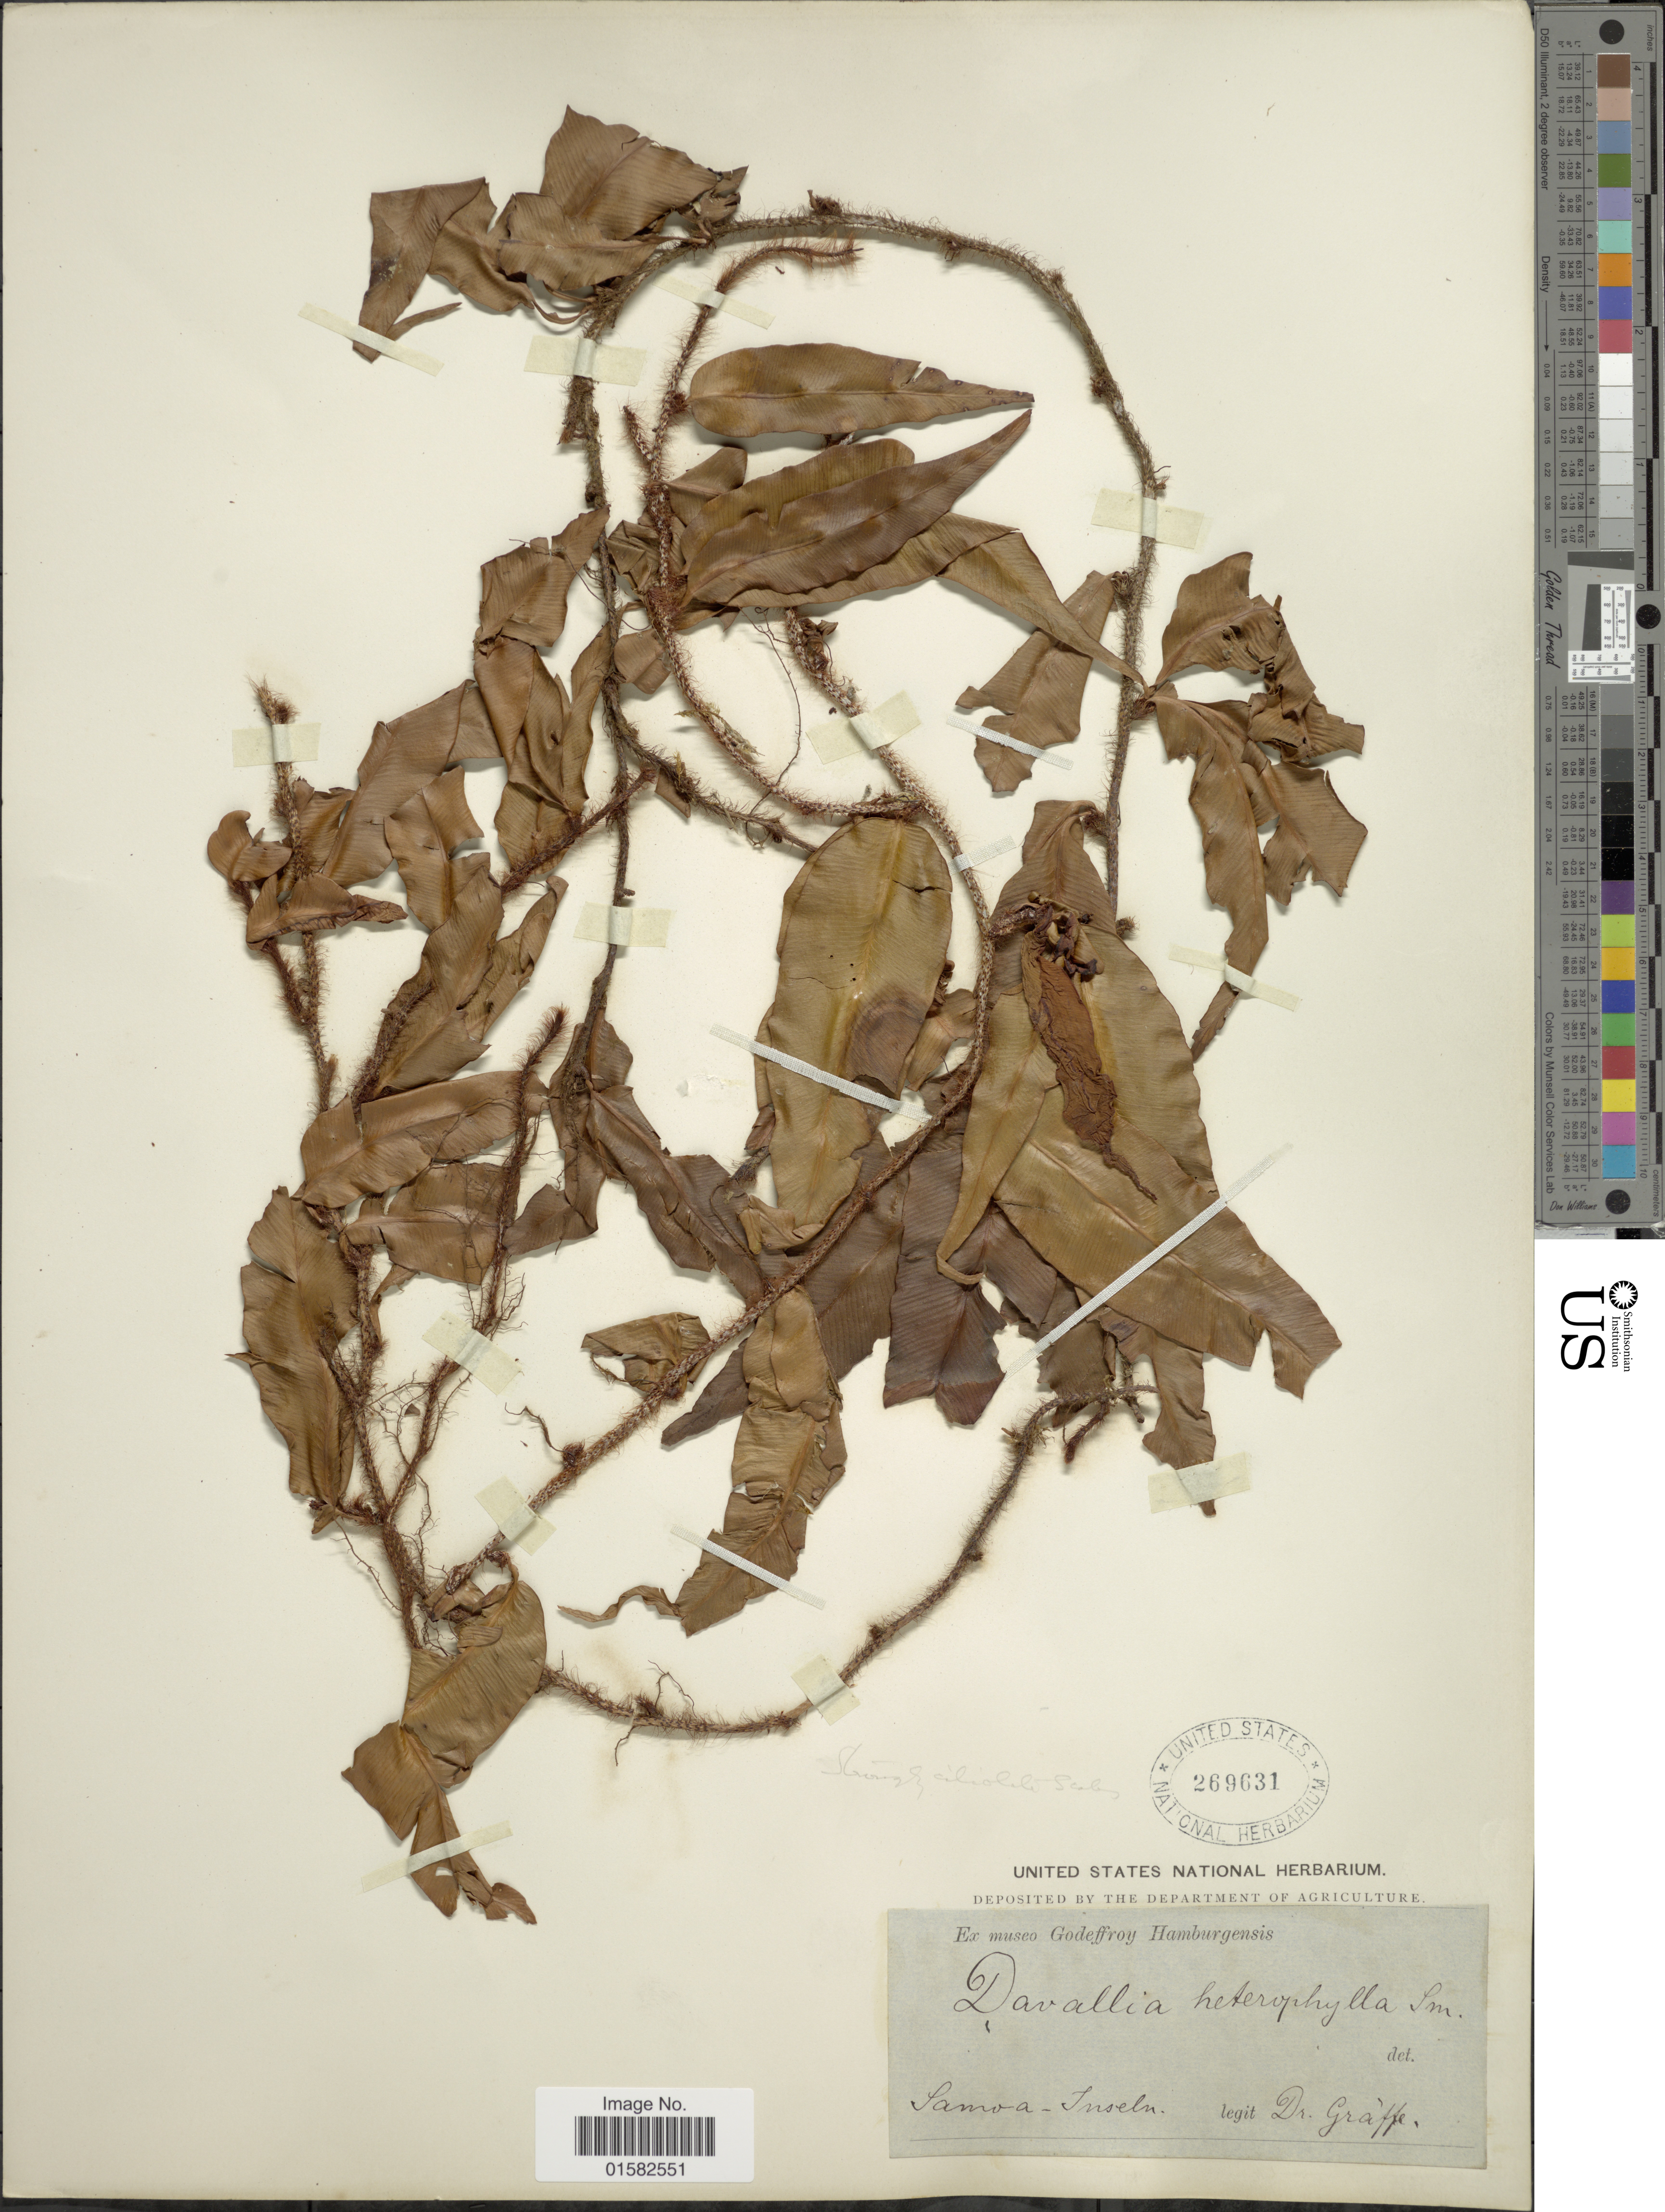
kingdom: Plantae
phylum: Tracheophyta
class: Polypodiopsida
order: Polypodiales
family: Davalliaceae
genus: Humata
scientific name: Humata heterophylla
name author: (Sm.) Desv.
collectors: Graffe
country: American Samoa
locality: Samoa-Inseln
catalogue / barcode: US 269631